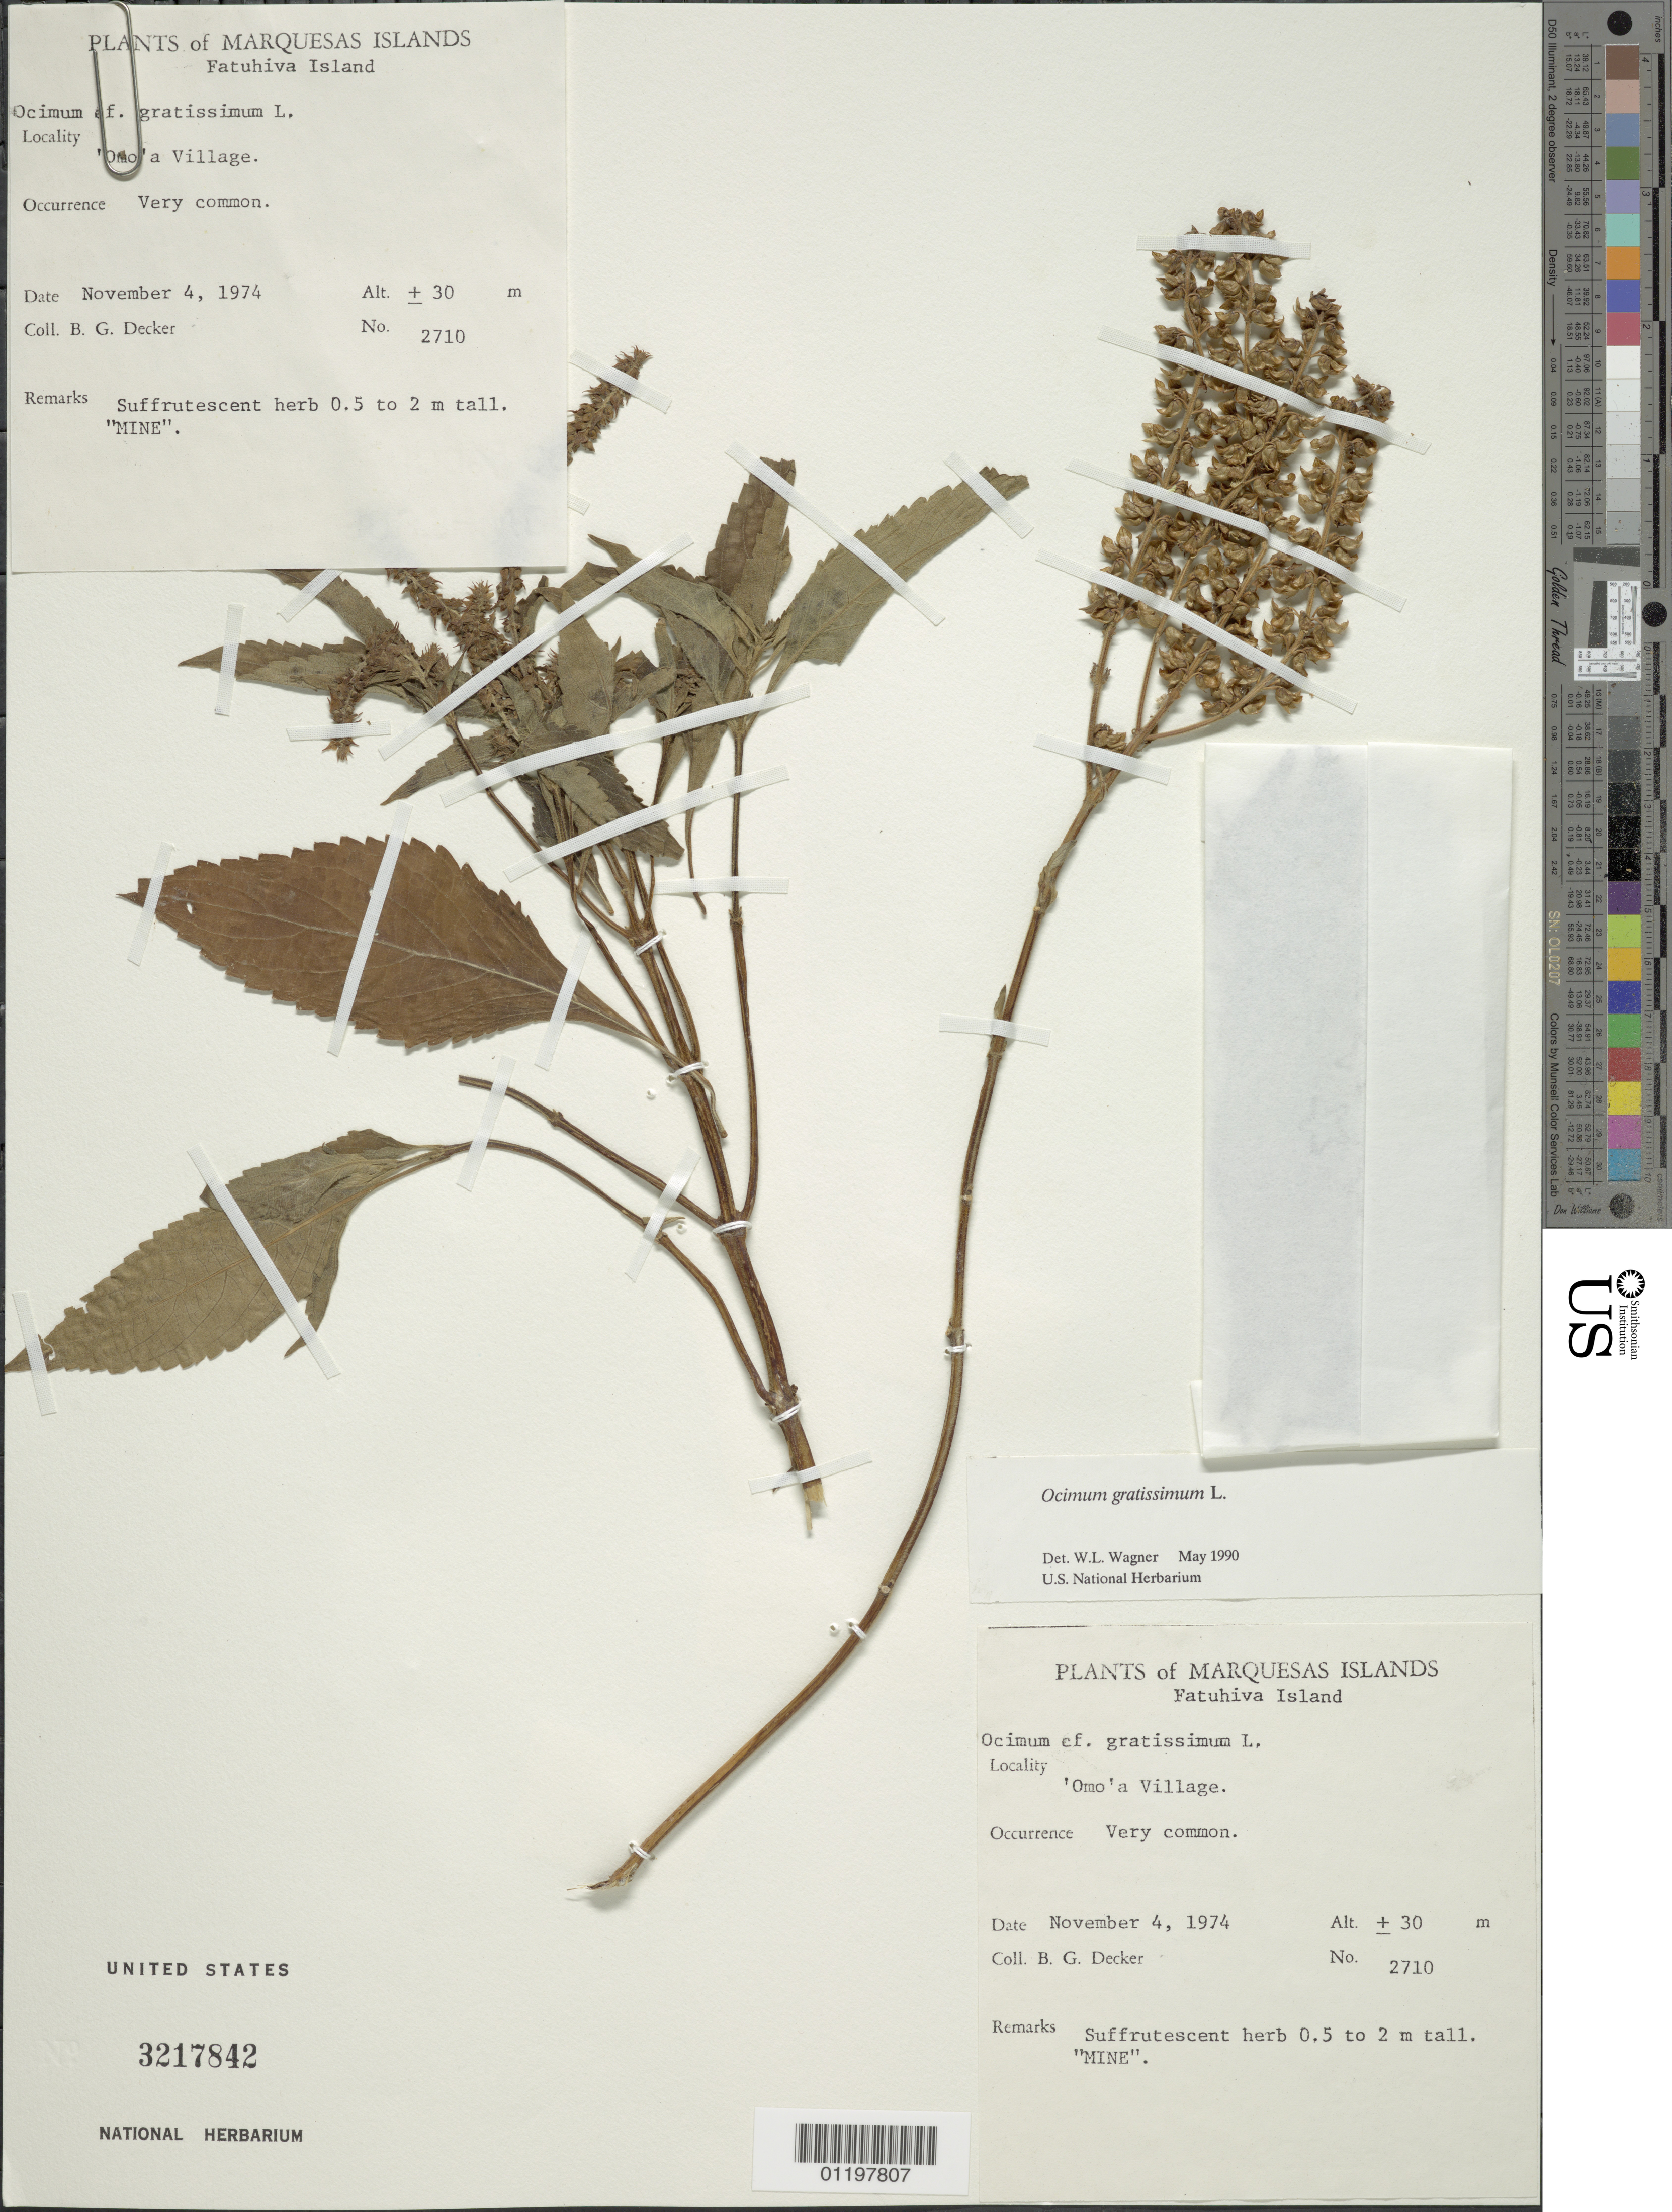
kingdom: Plantae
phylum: Tracheophyta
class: Magnoliopsida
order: Lamiales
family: Lamiaceae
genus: Ocimum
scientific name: Ocimum gratissimum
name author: L.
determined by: Wagner, W. L., (BOT), Smithsonian Institution - National Museum of Natural History (UNITED STATES)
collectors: B. G. Decker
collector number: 2710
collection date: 1974-11-04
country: French Polynesia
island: Fatu Hiva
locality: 'Omo'a village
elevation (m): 30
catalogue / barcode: US 3217842